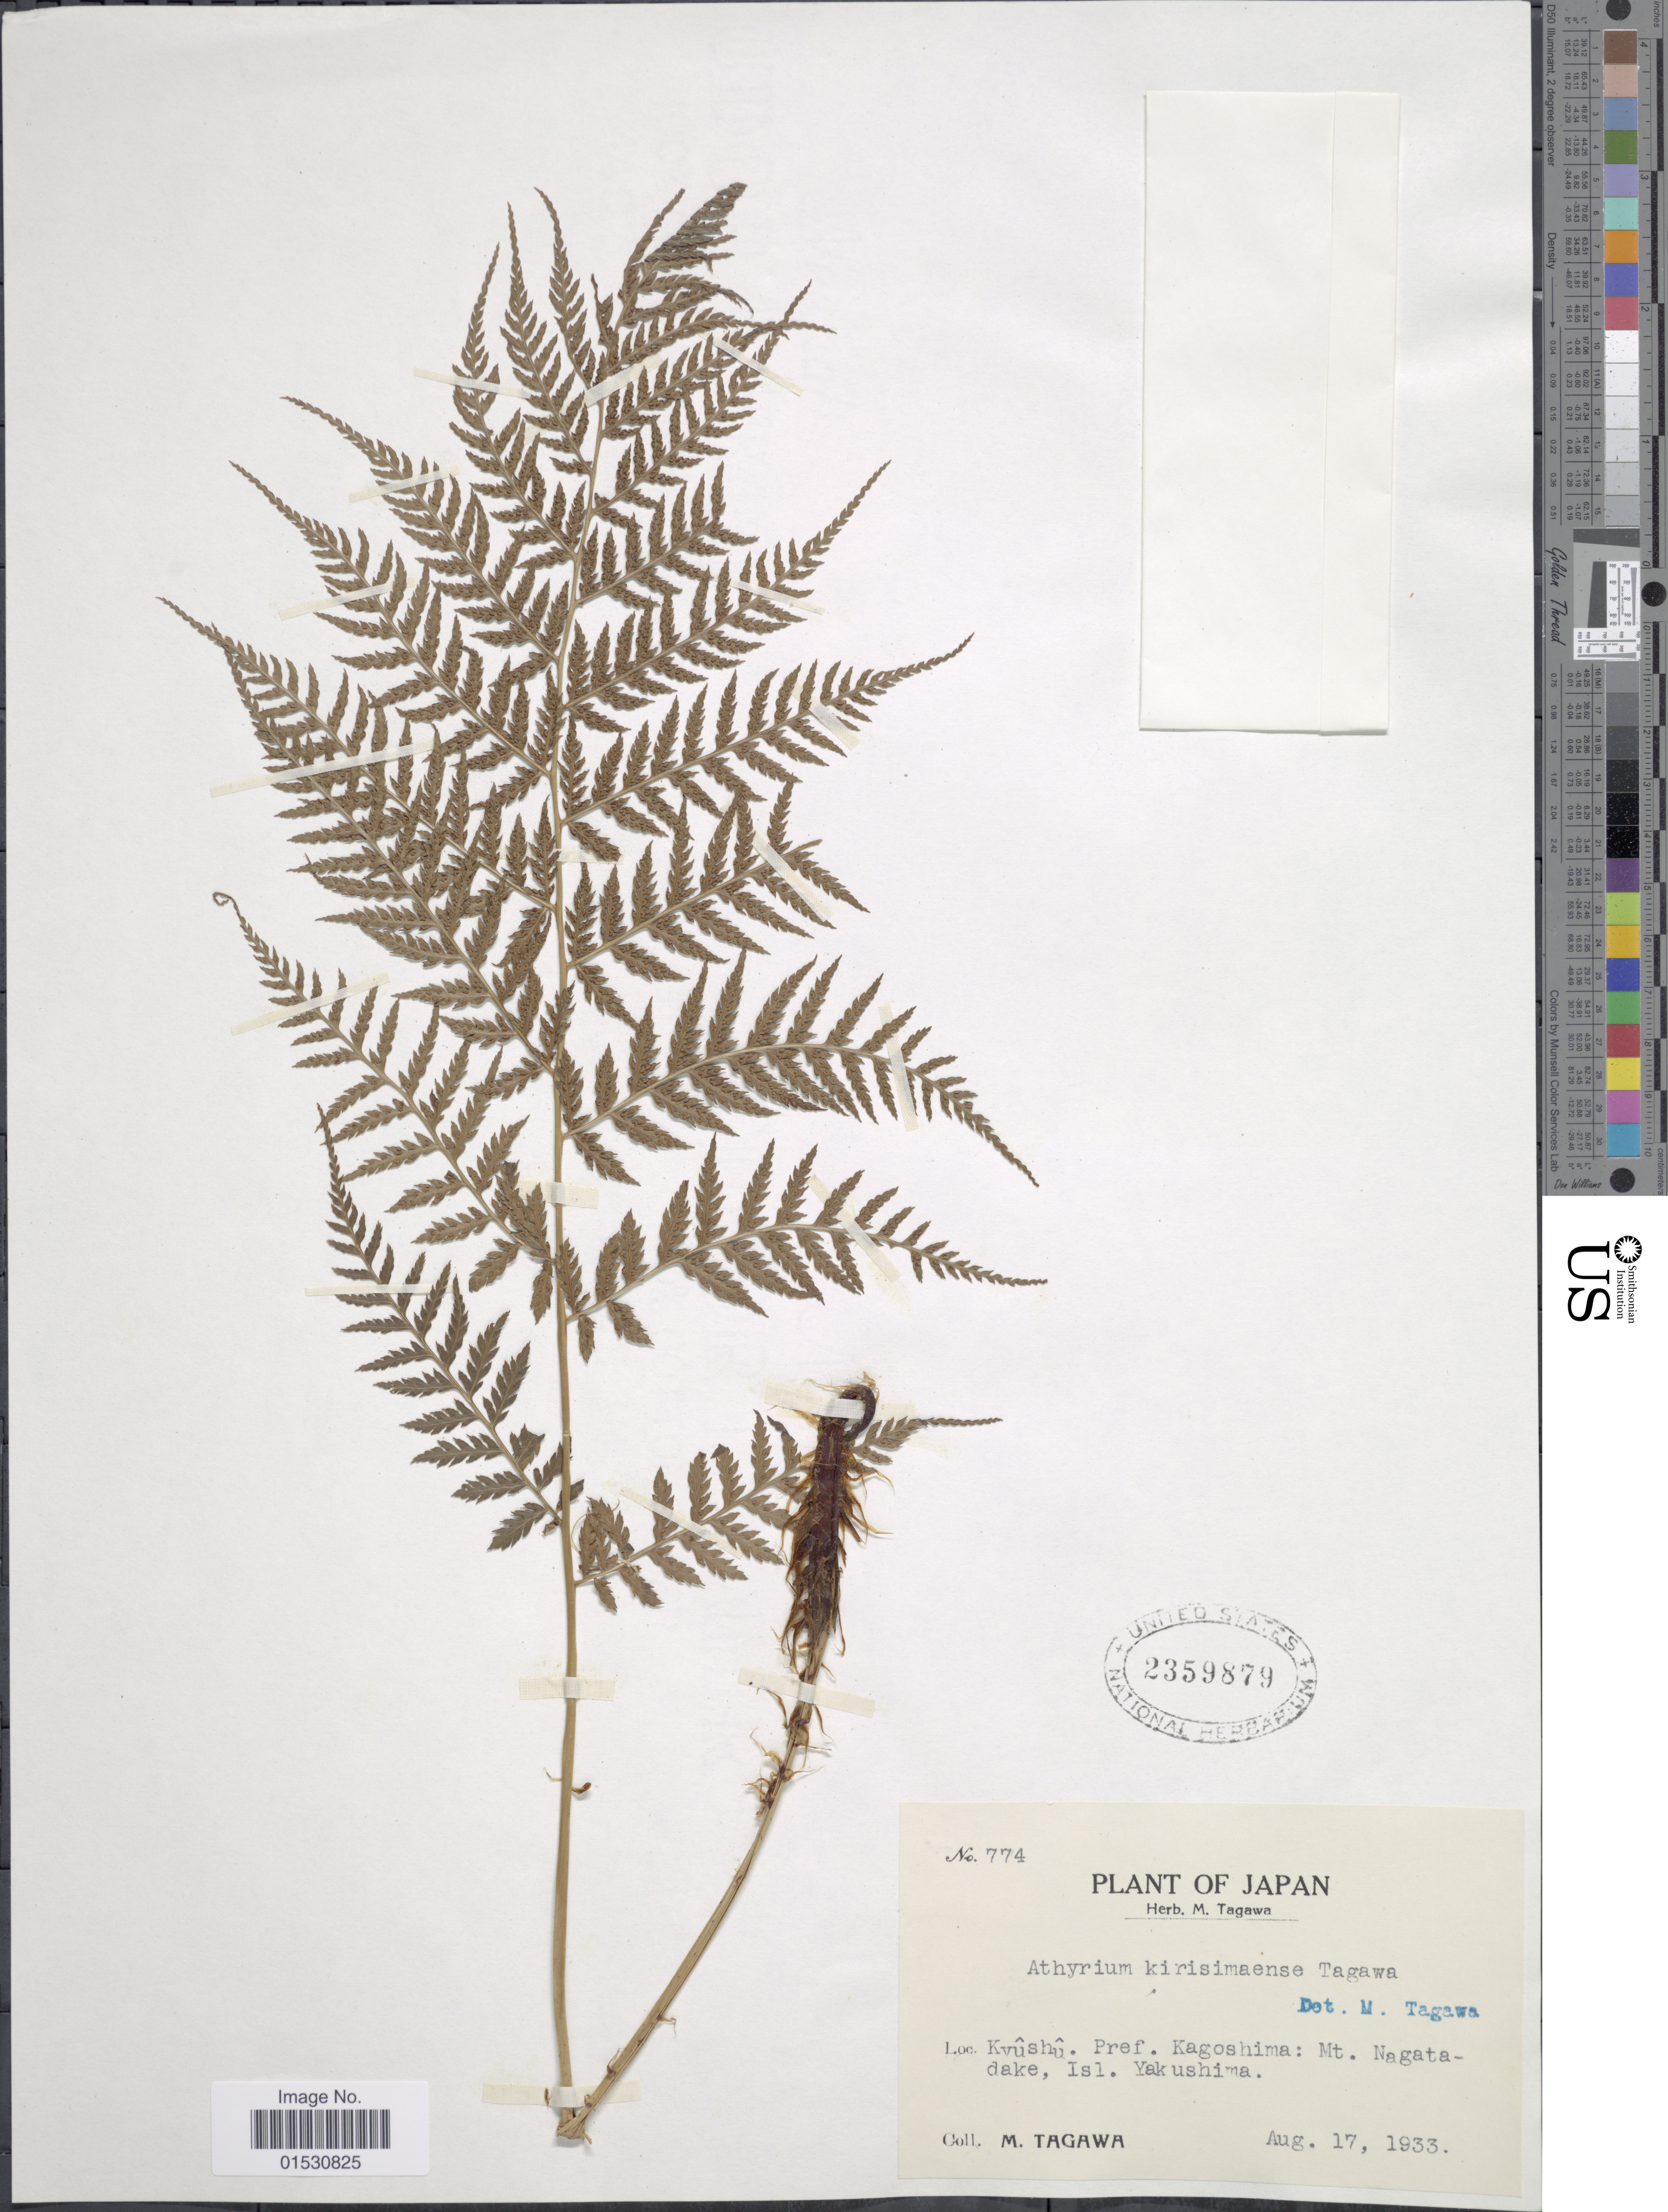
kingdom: Plantae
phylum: Tracheophyta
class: Polypodiopsida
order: Polypodiales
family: Athyriaceae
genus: Athyrium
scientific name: Athyrium kirisimaense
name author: Tagawa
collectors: M. Tagawa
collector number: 774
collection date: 1933-08-17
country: Japan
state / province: Kagosima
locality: Kyushu. Pref. Kagoshima: Mt. Nagatadake, Isl. Yakushima.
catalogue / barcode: US 2359879